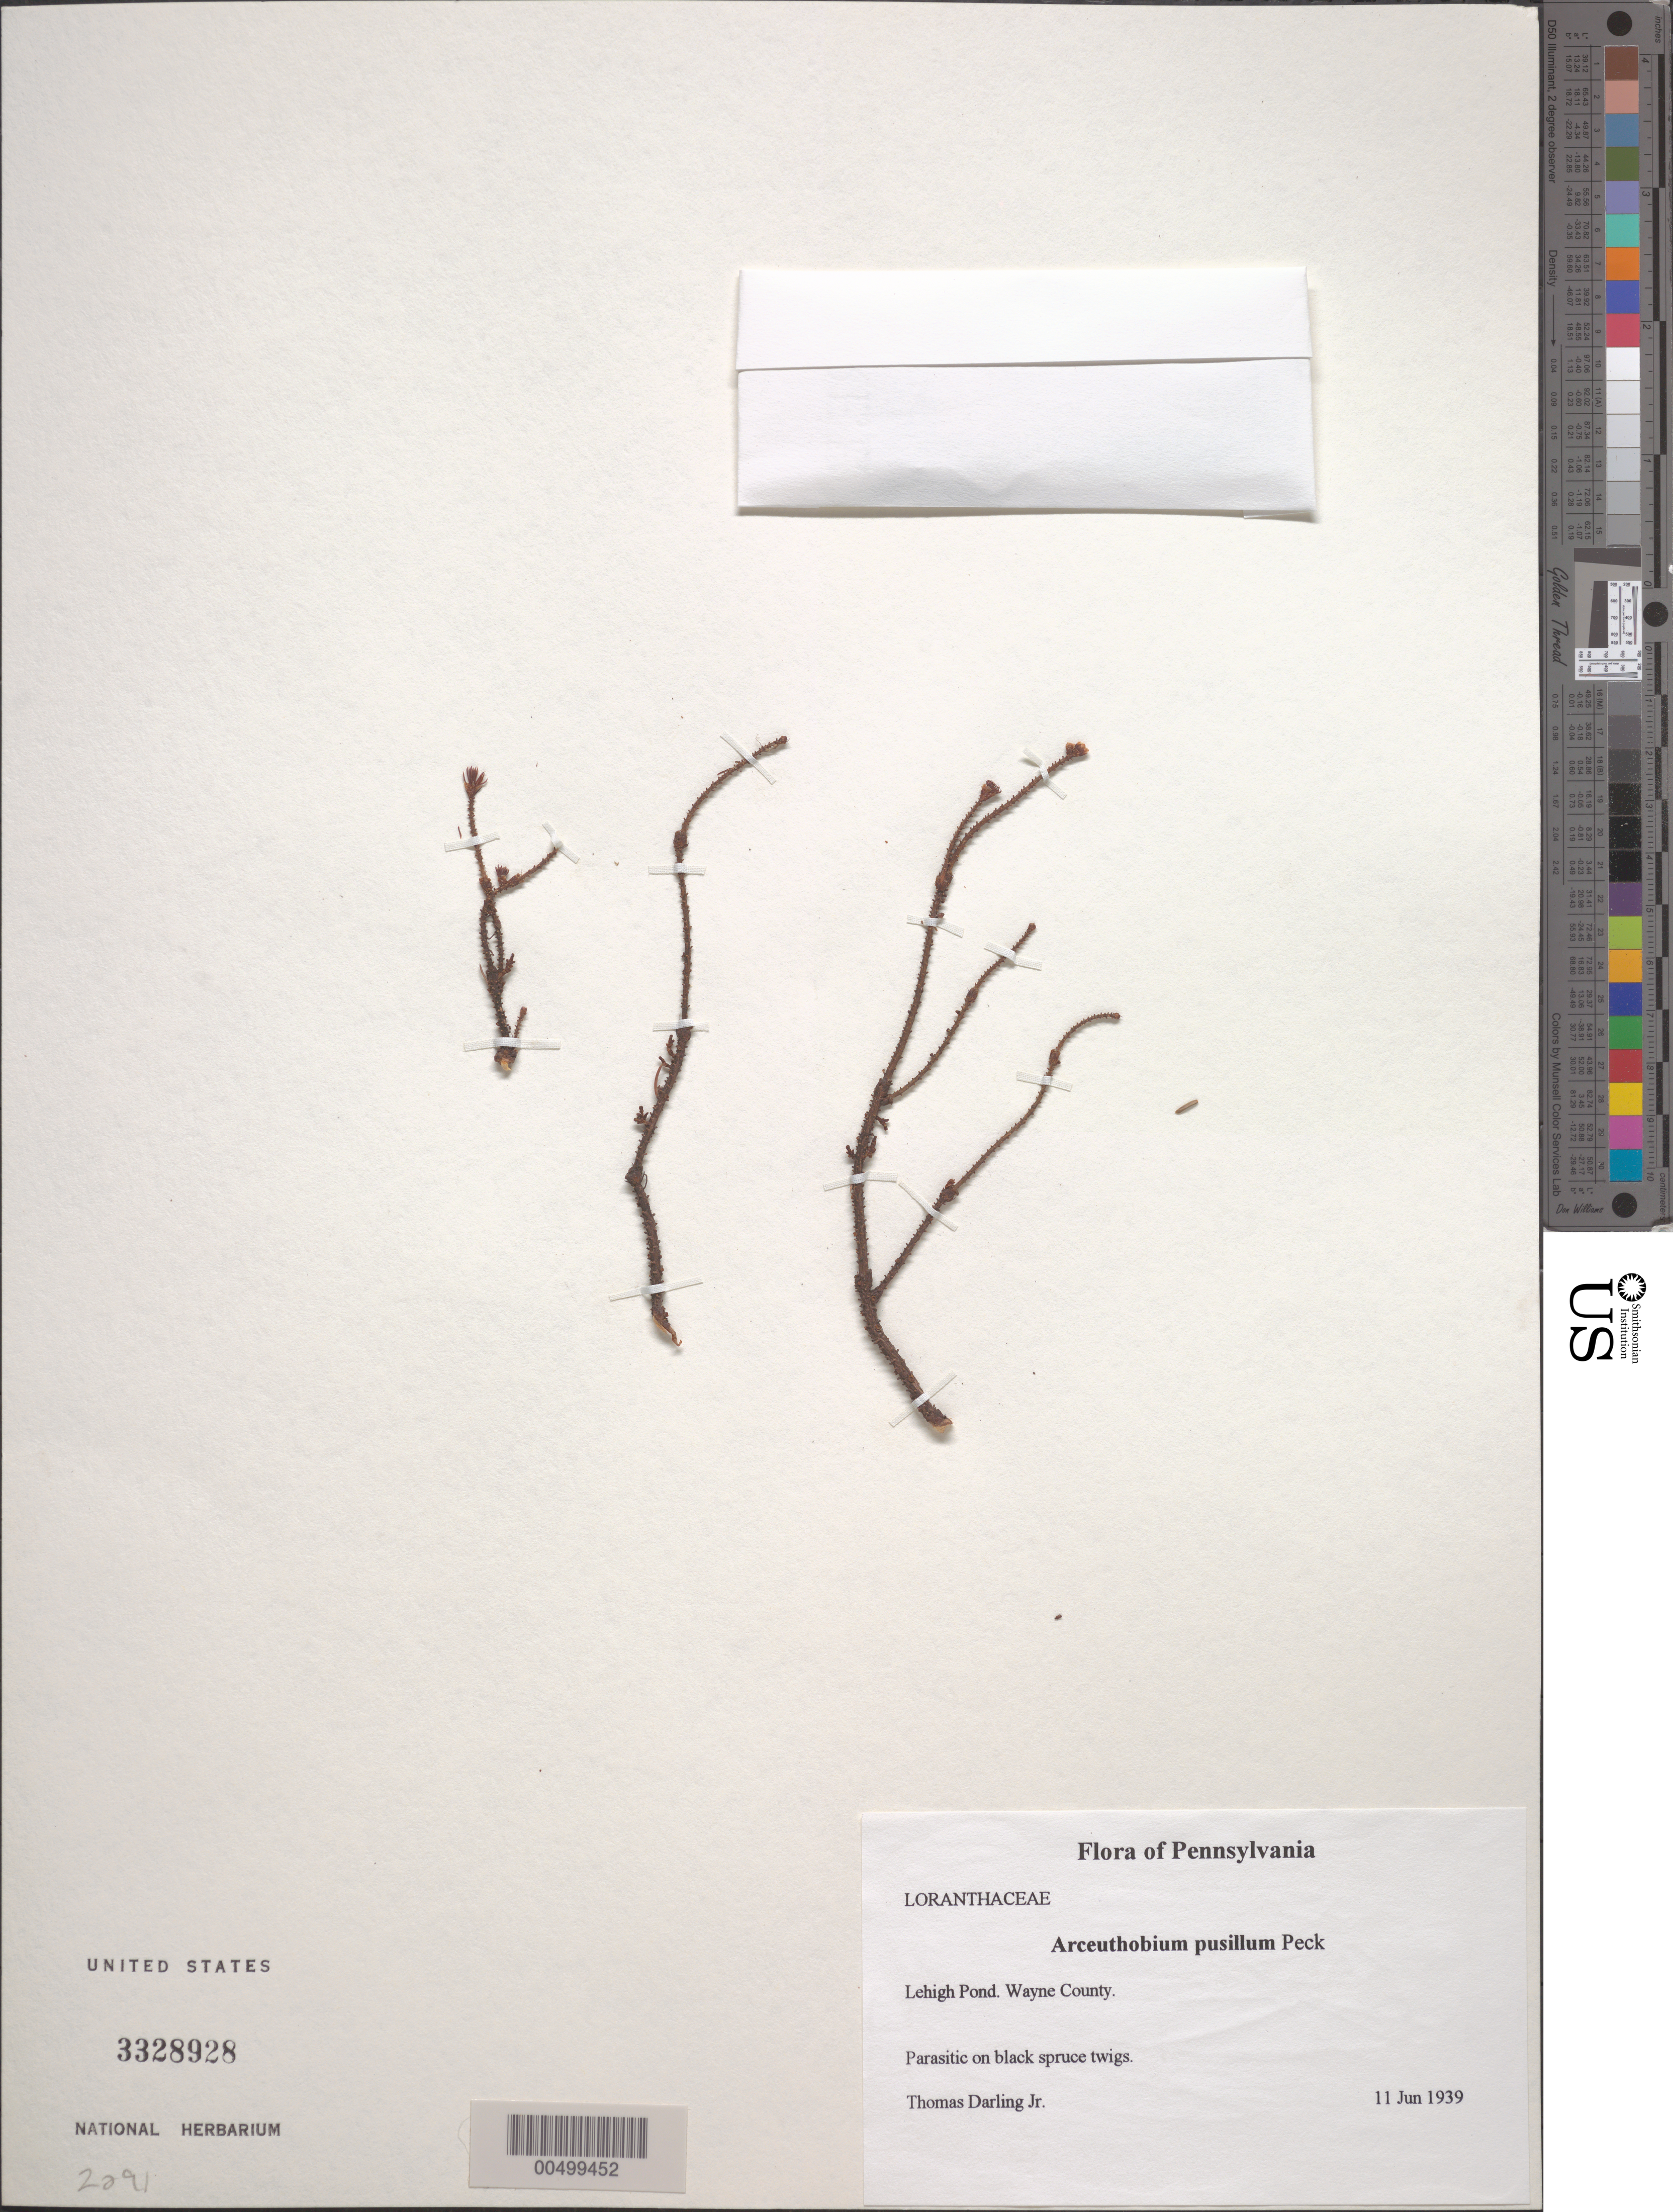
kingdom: Plantae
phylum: Tracheophyta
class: Magnoliopsida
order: Santalales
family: Viscaceae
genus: Arceuthobium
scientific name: Arceuthobium pusillum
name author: Peck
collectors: T. Darling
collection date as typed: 11 Jun 1939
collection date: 1939-06-11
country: United States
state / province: Pennsylvania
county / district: Wayne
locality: Lehigh Pond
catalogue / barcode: US 3328928